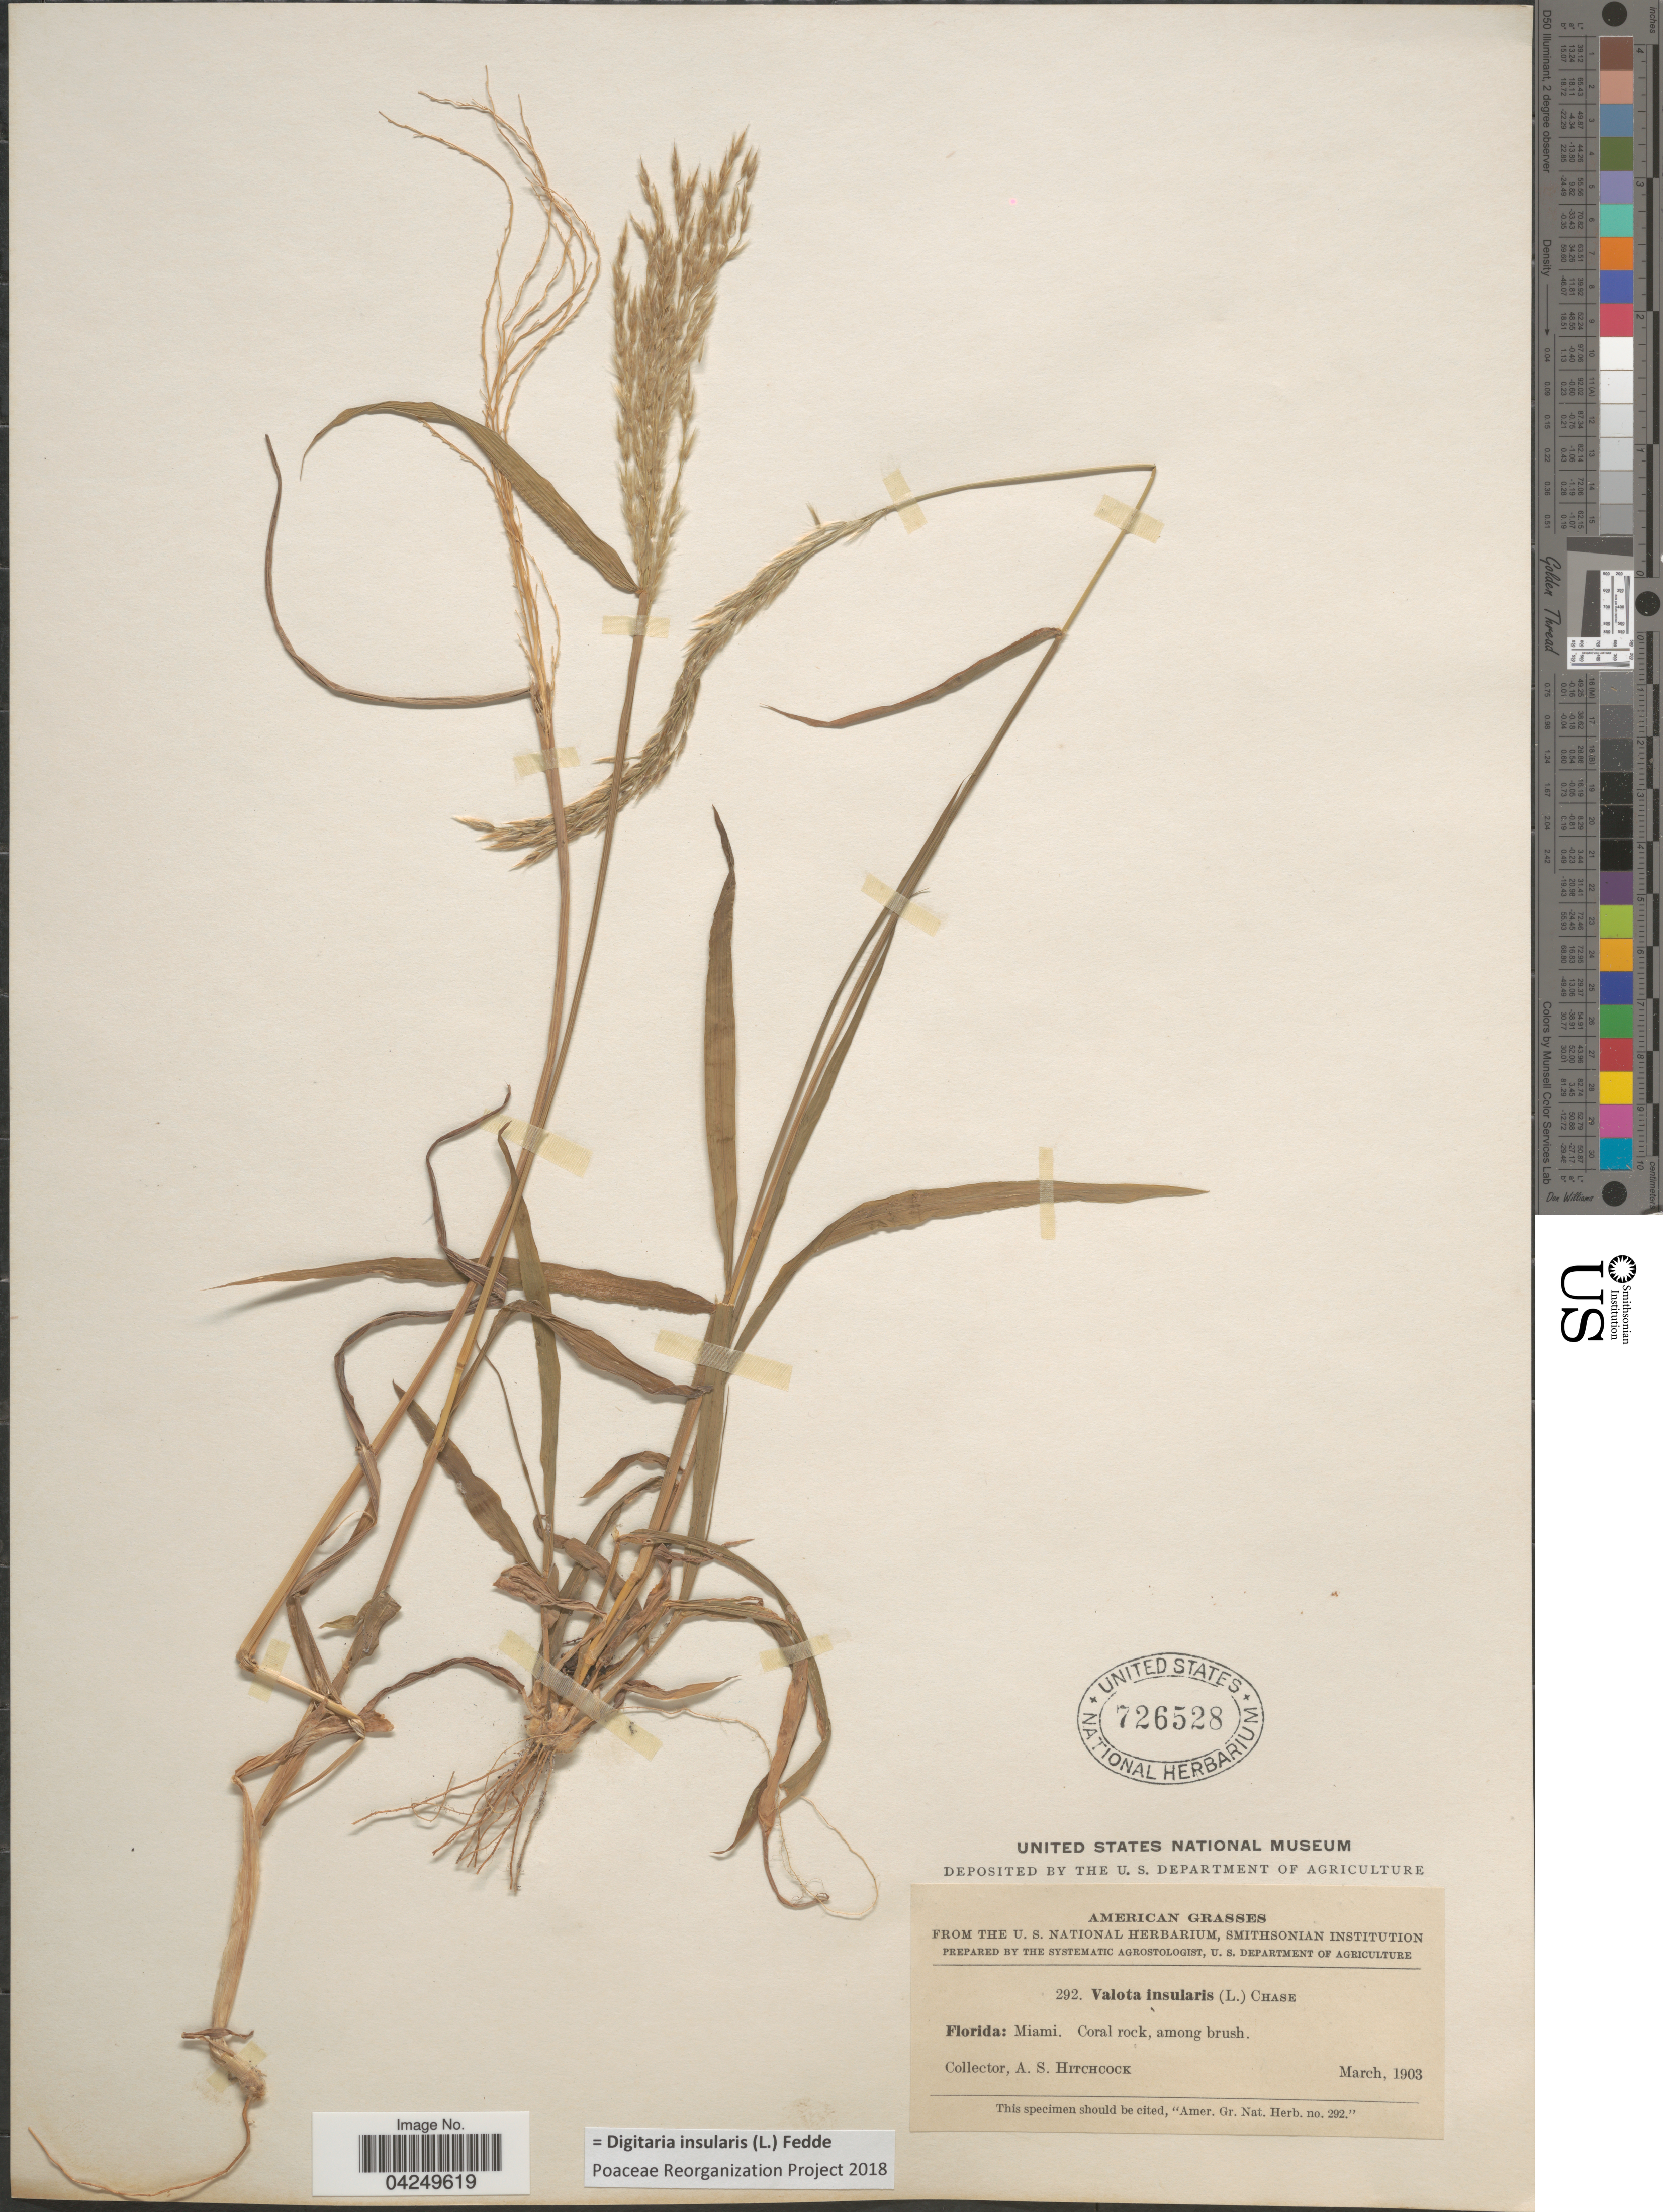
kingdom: Plantae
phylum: Tracheophyta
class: Liliopsida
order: Poales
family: Poaceae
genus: Digitaria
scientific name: Digitaria insularis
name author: (L.) Fedde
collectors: A. S. Hitchcock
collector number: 292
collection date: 1903-03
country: United States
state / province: Florida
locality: Miami.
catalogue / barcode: US 726528